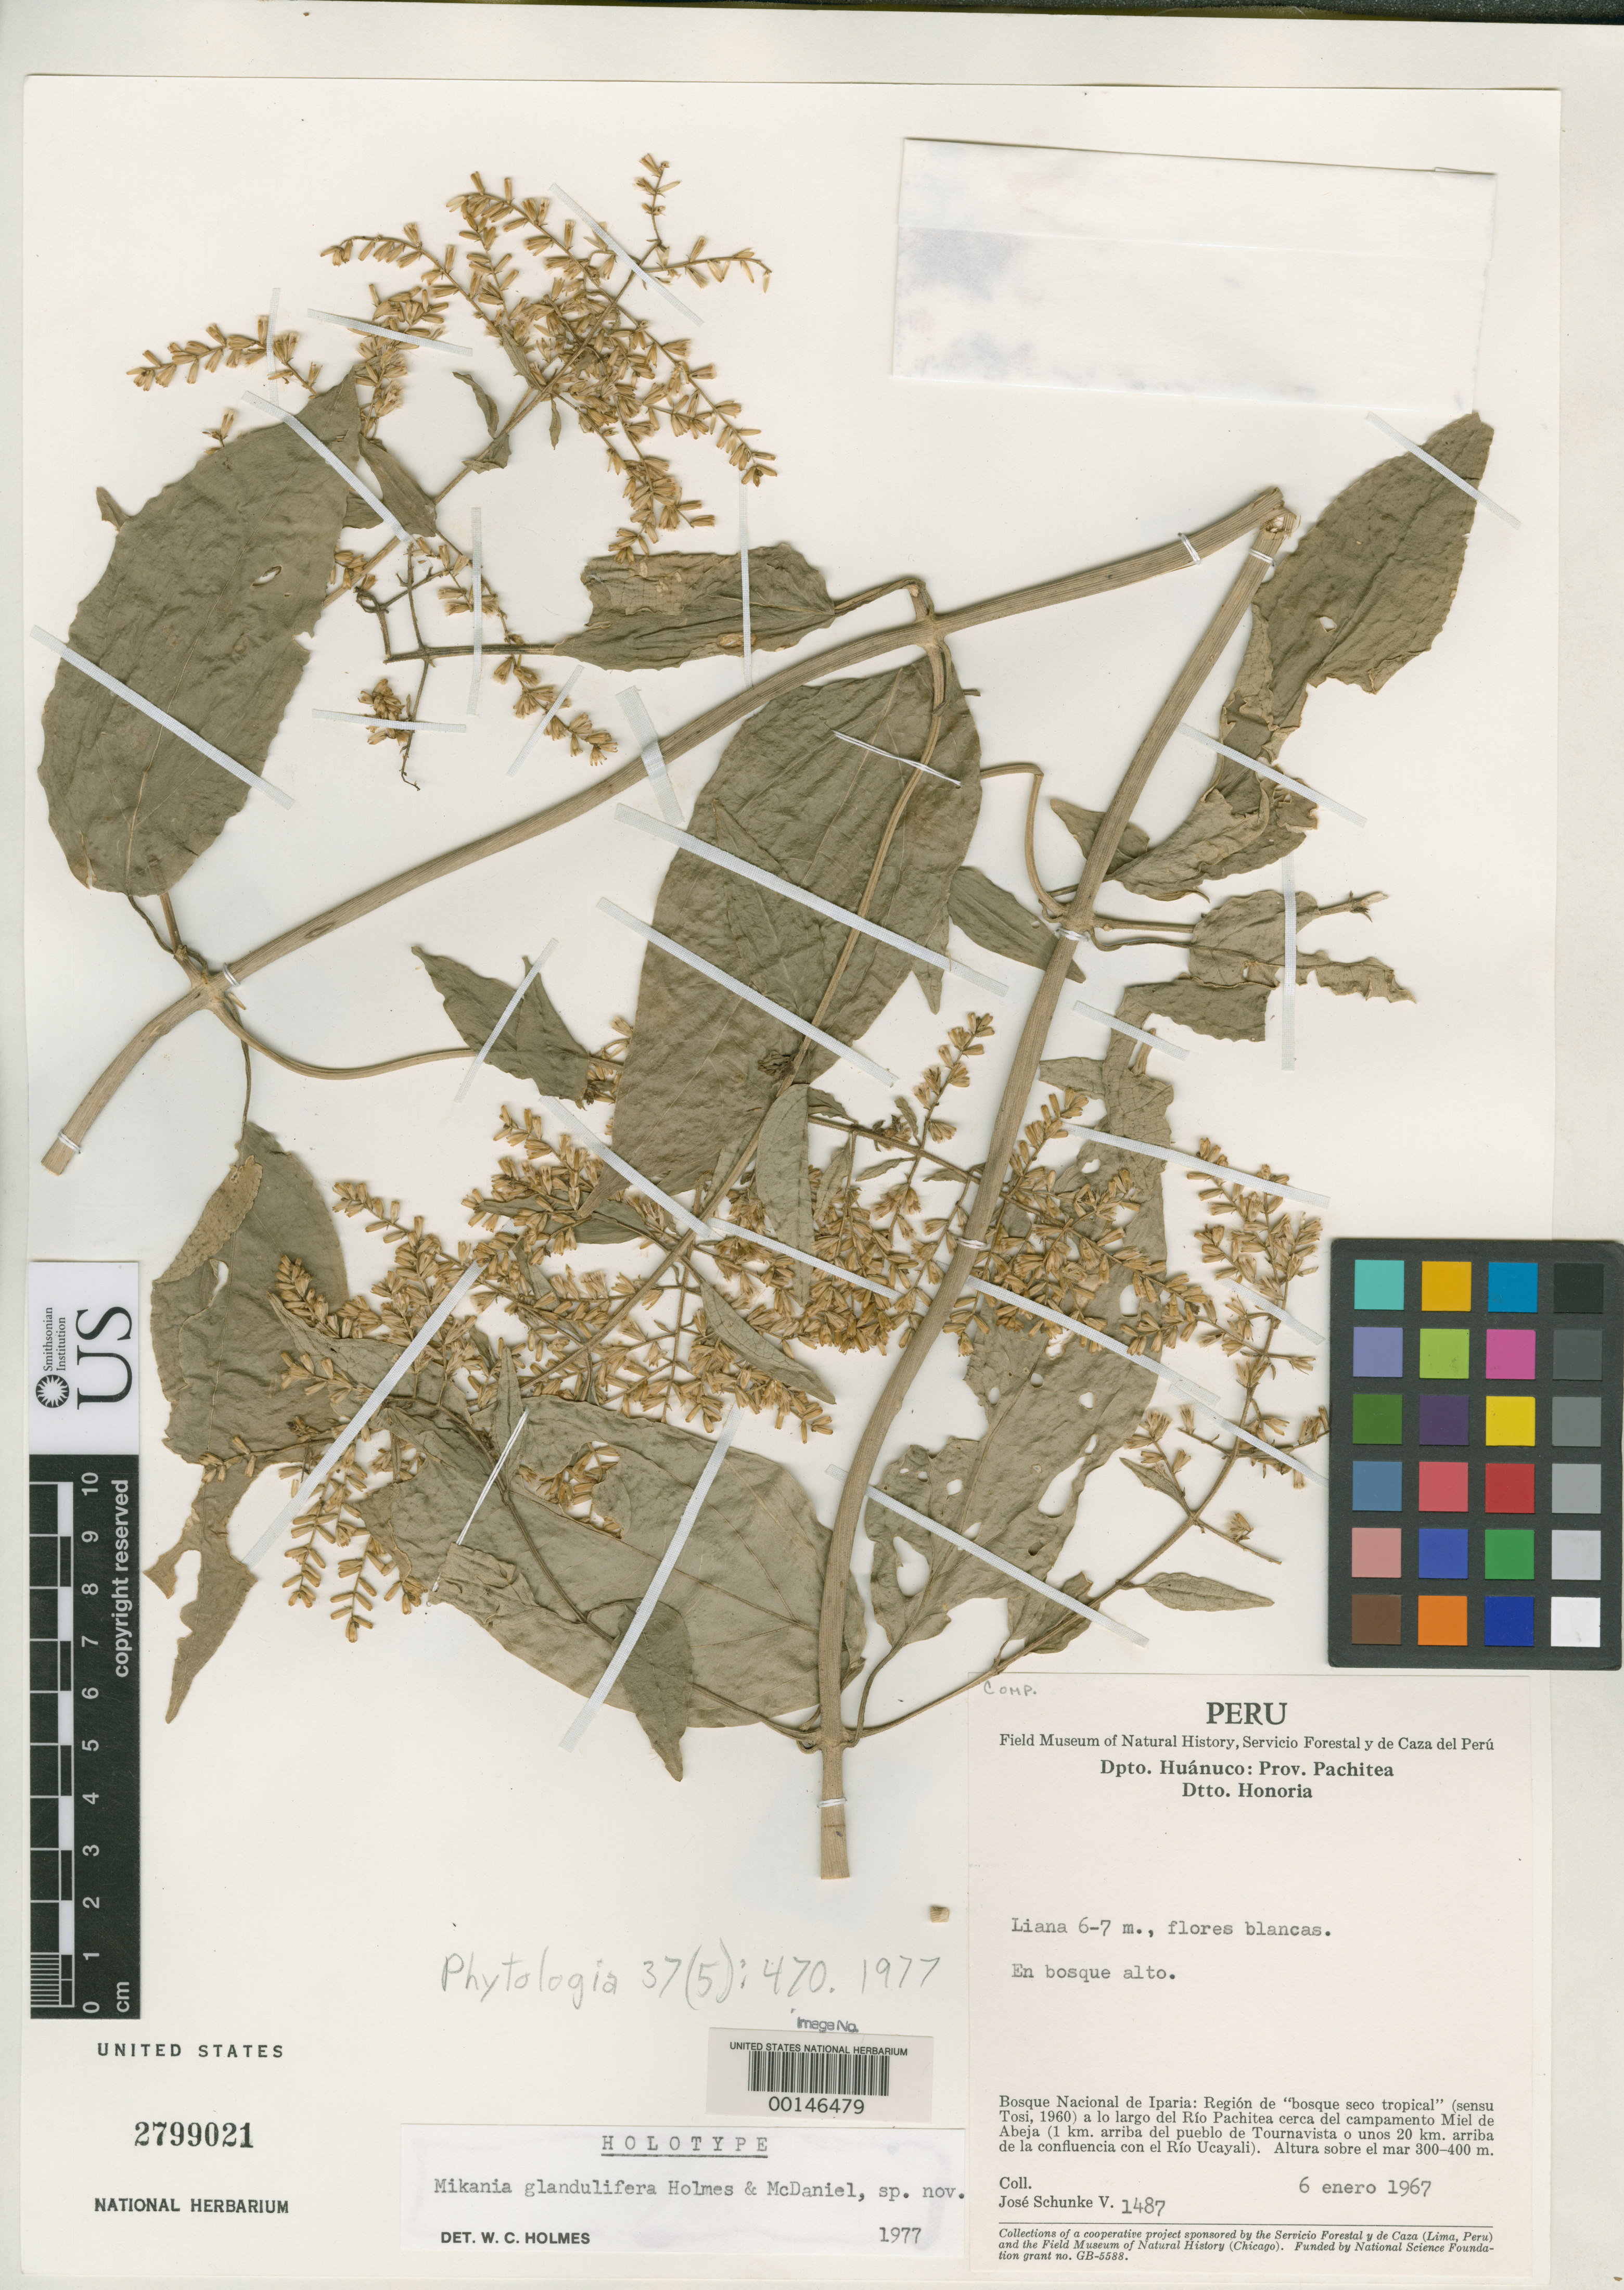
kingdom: Plantae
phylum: Tracheophyta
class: Magnoliopsida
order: Asterales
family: Asteraceae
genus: Mikania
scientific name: Mikania glandulifera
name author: W.C. Holmes & McDaniel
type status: Holotype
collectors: J. Schunke Vigo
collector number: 1487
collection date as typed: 06 Jan 1967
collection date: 1967-01-06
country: Peru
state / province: Huánuco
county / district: Pachitea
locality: Honoria, Bosque Nacional de Iparia.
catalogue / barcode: US 2799021